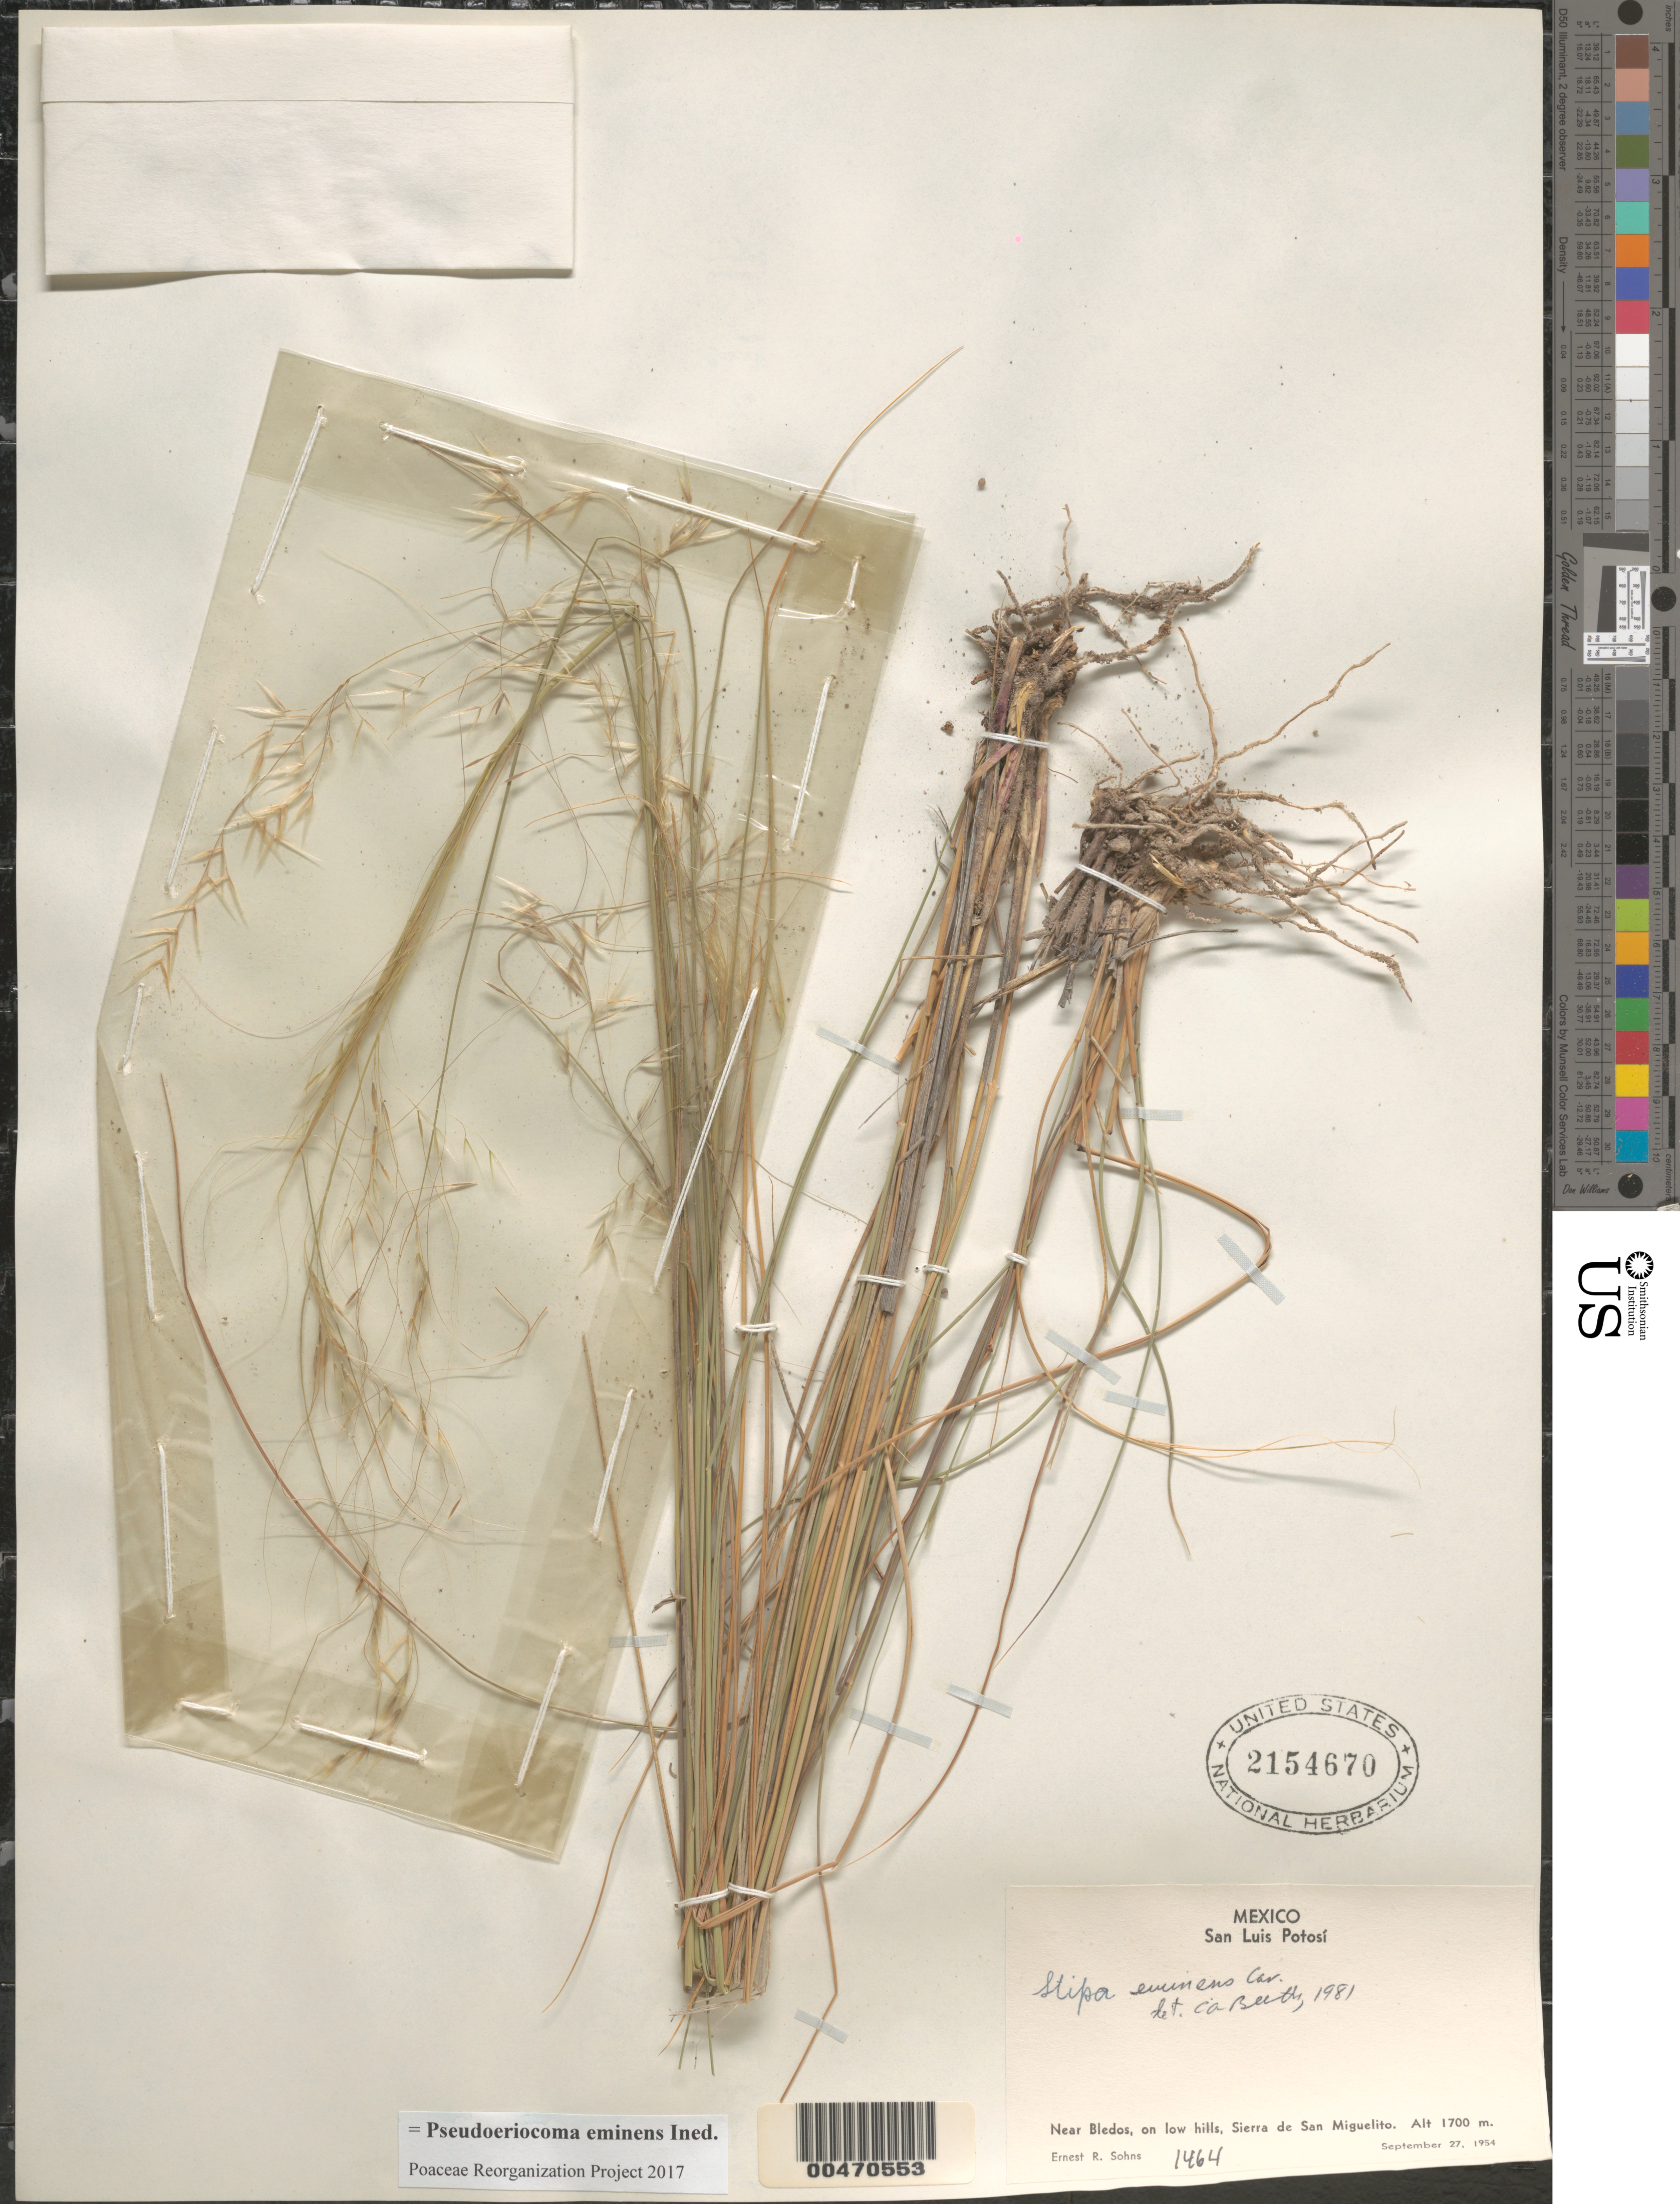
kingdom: Plantae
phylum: Tracheophyta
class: Liliopsida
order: Poales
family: Poaceae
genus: Pseudoeriocoma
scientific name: Pseudoeriocoma eminens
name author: (Cav.) Romasch.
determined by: Poaceae Reorganization Project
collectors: E. R. Sohns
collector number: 1464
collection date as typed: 27 Sep 1954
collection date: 1954-09-27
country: Mexico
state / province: San Luis Potosi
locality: Near Bledos, Sierra de San Miguelito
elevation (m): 1700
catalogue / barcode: US 2154670